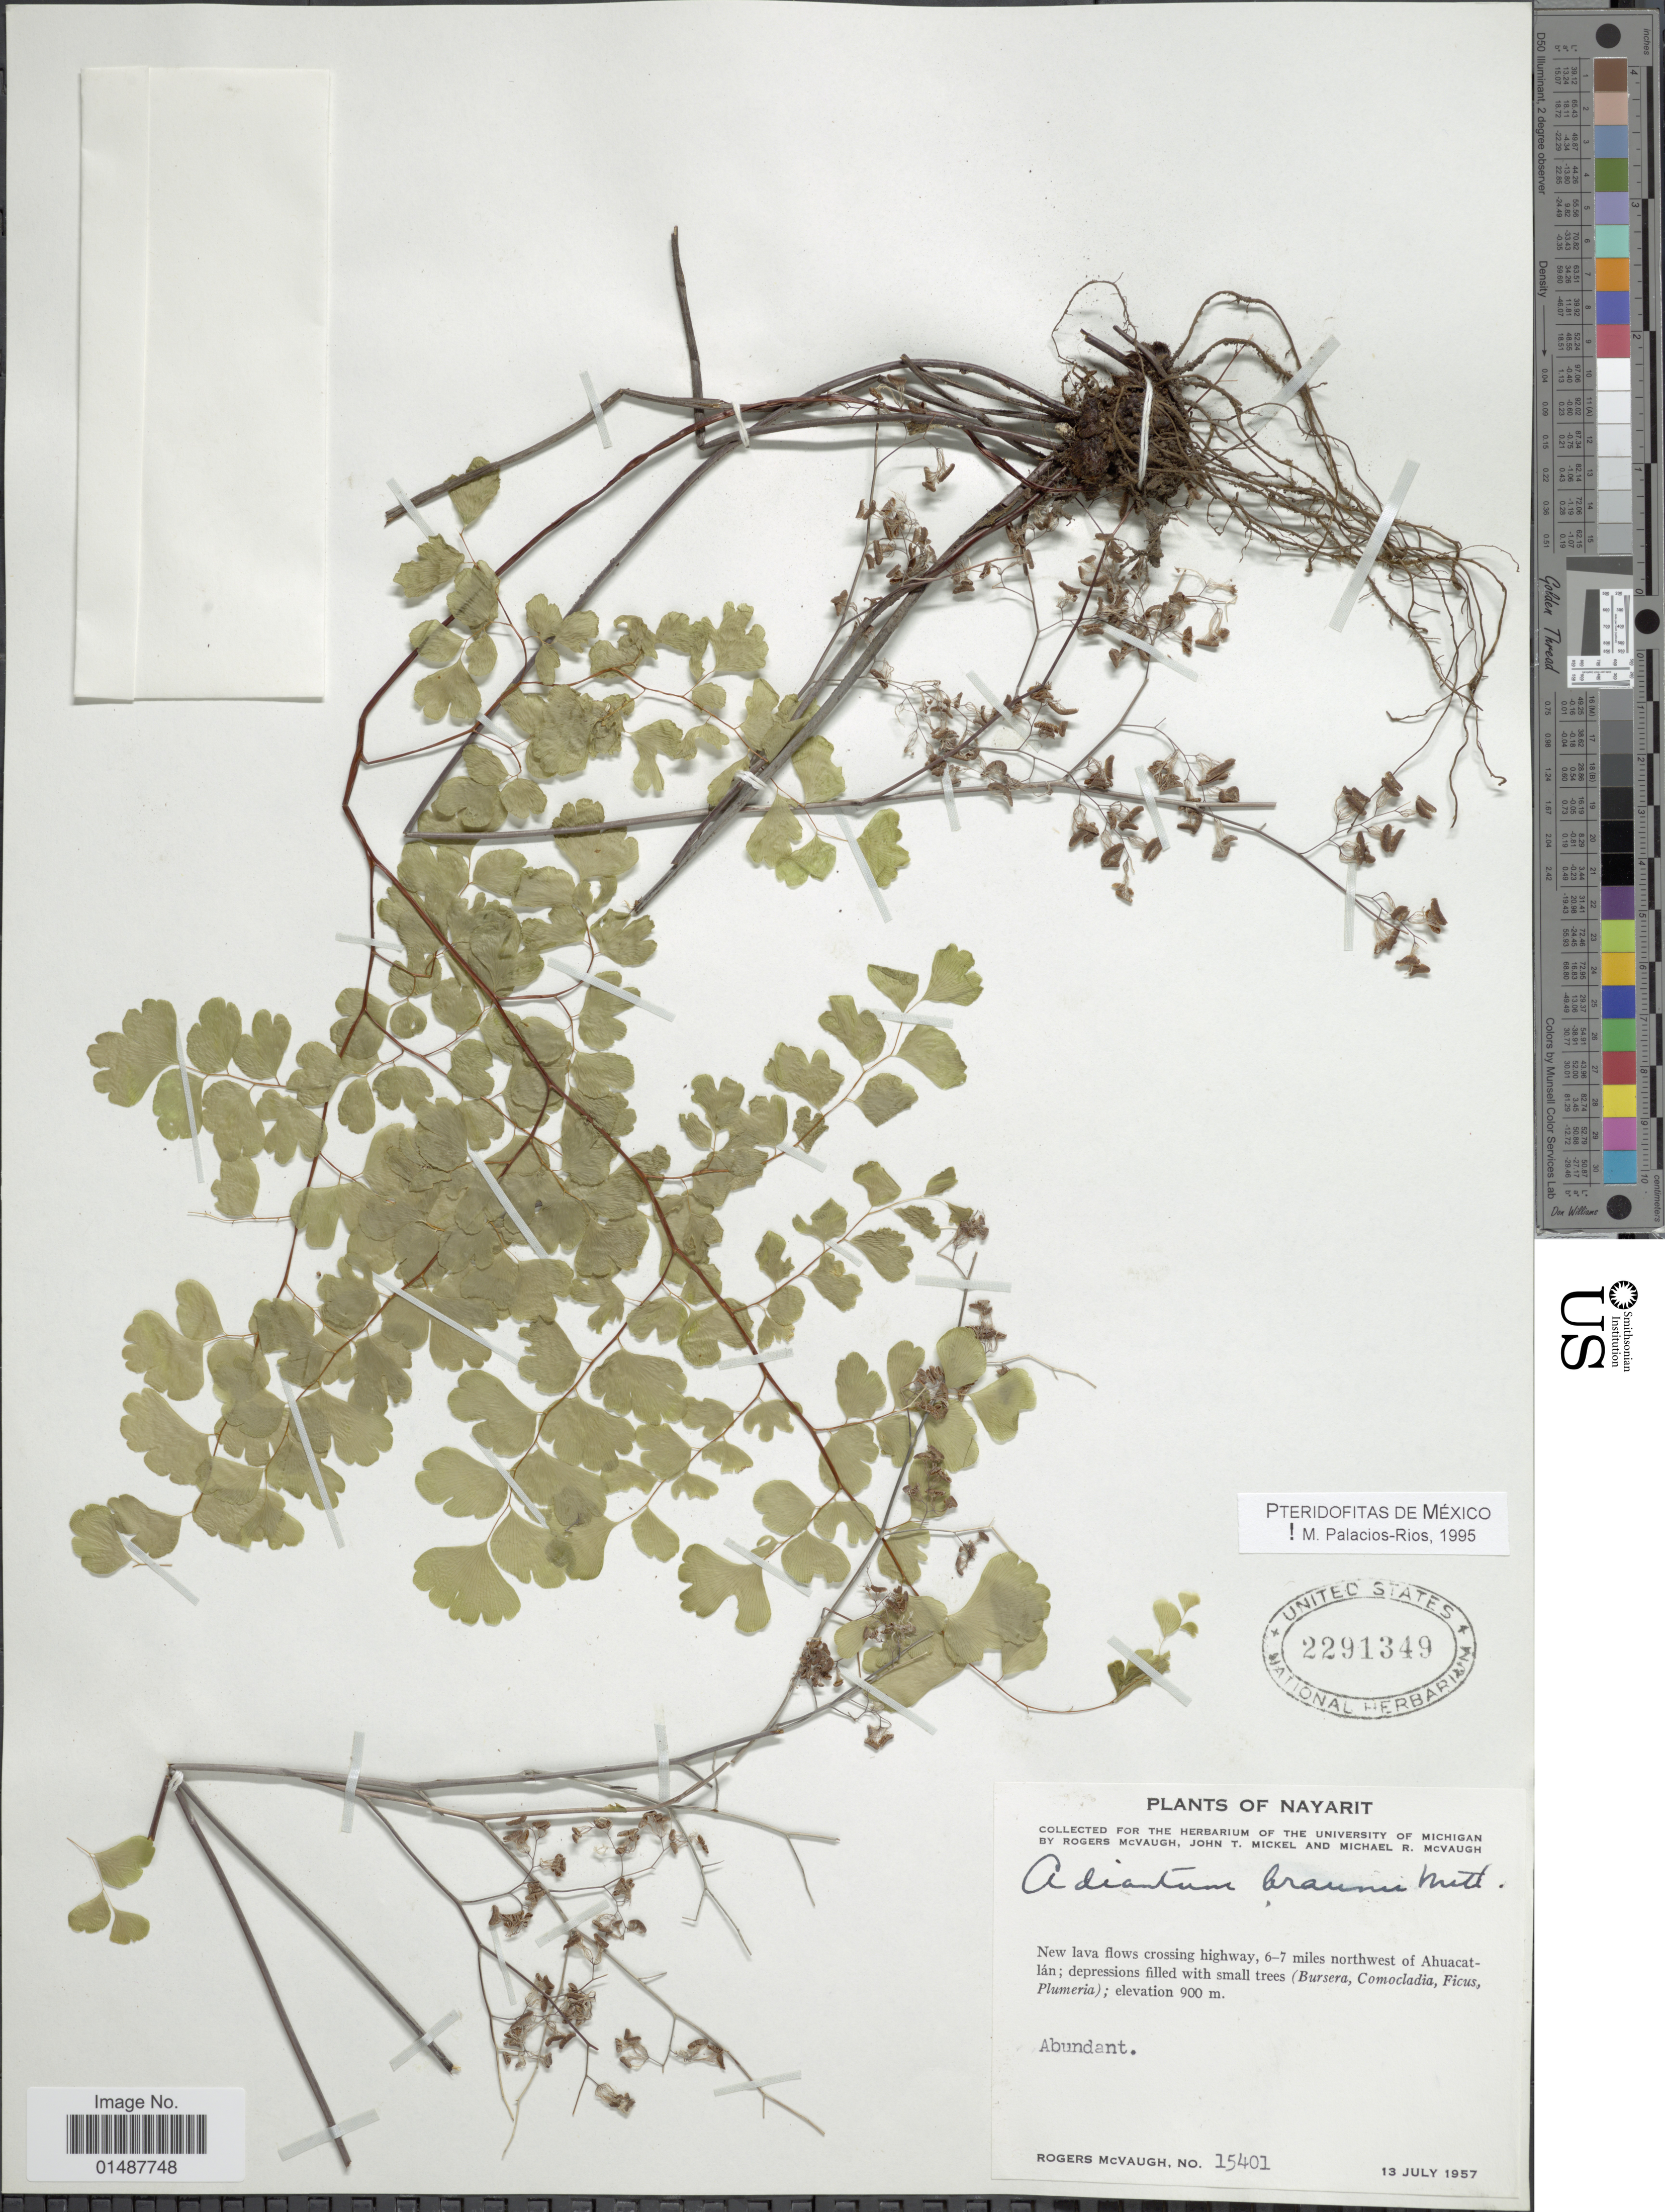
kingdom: Plantae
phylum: Tracheophyta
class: Polypodiopsida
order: Polypodiales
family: Pteridaceae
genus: Adiantum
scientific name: Adiantum braunii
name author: Mett. ex Kuhn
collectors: R. McVaugh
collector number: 15401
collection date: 1957-07-13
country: Mexico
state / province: Nayarit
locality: New lawa flows crossing highway, 6-7 miles northwest of Ahuacatlan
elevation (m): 900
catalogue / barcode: US 2291349